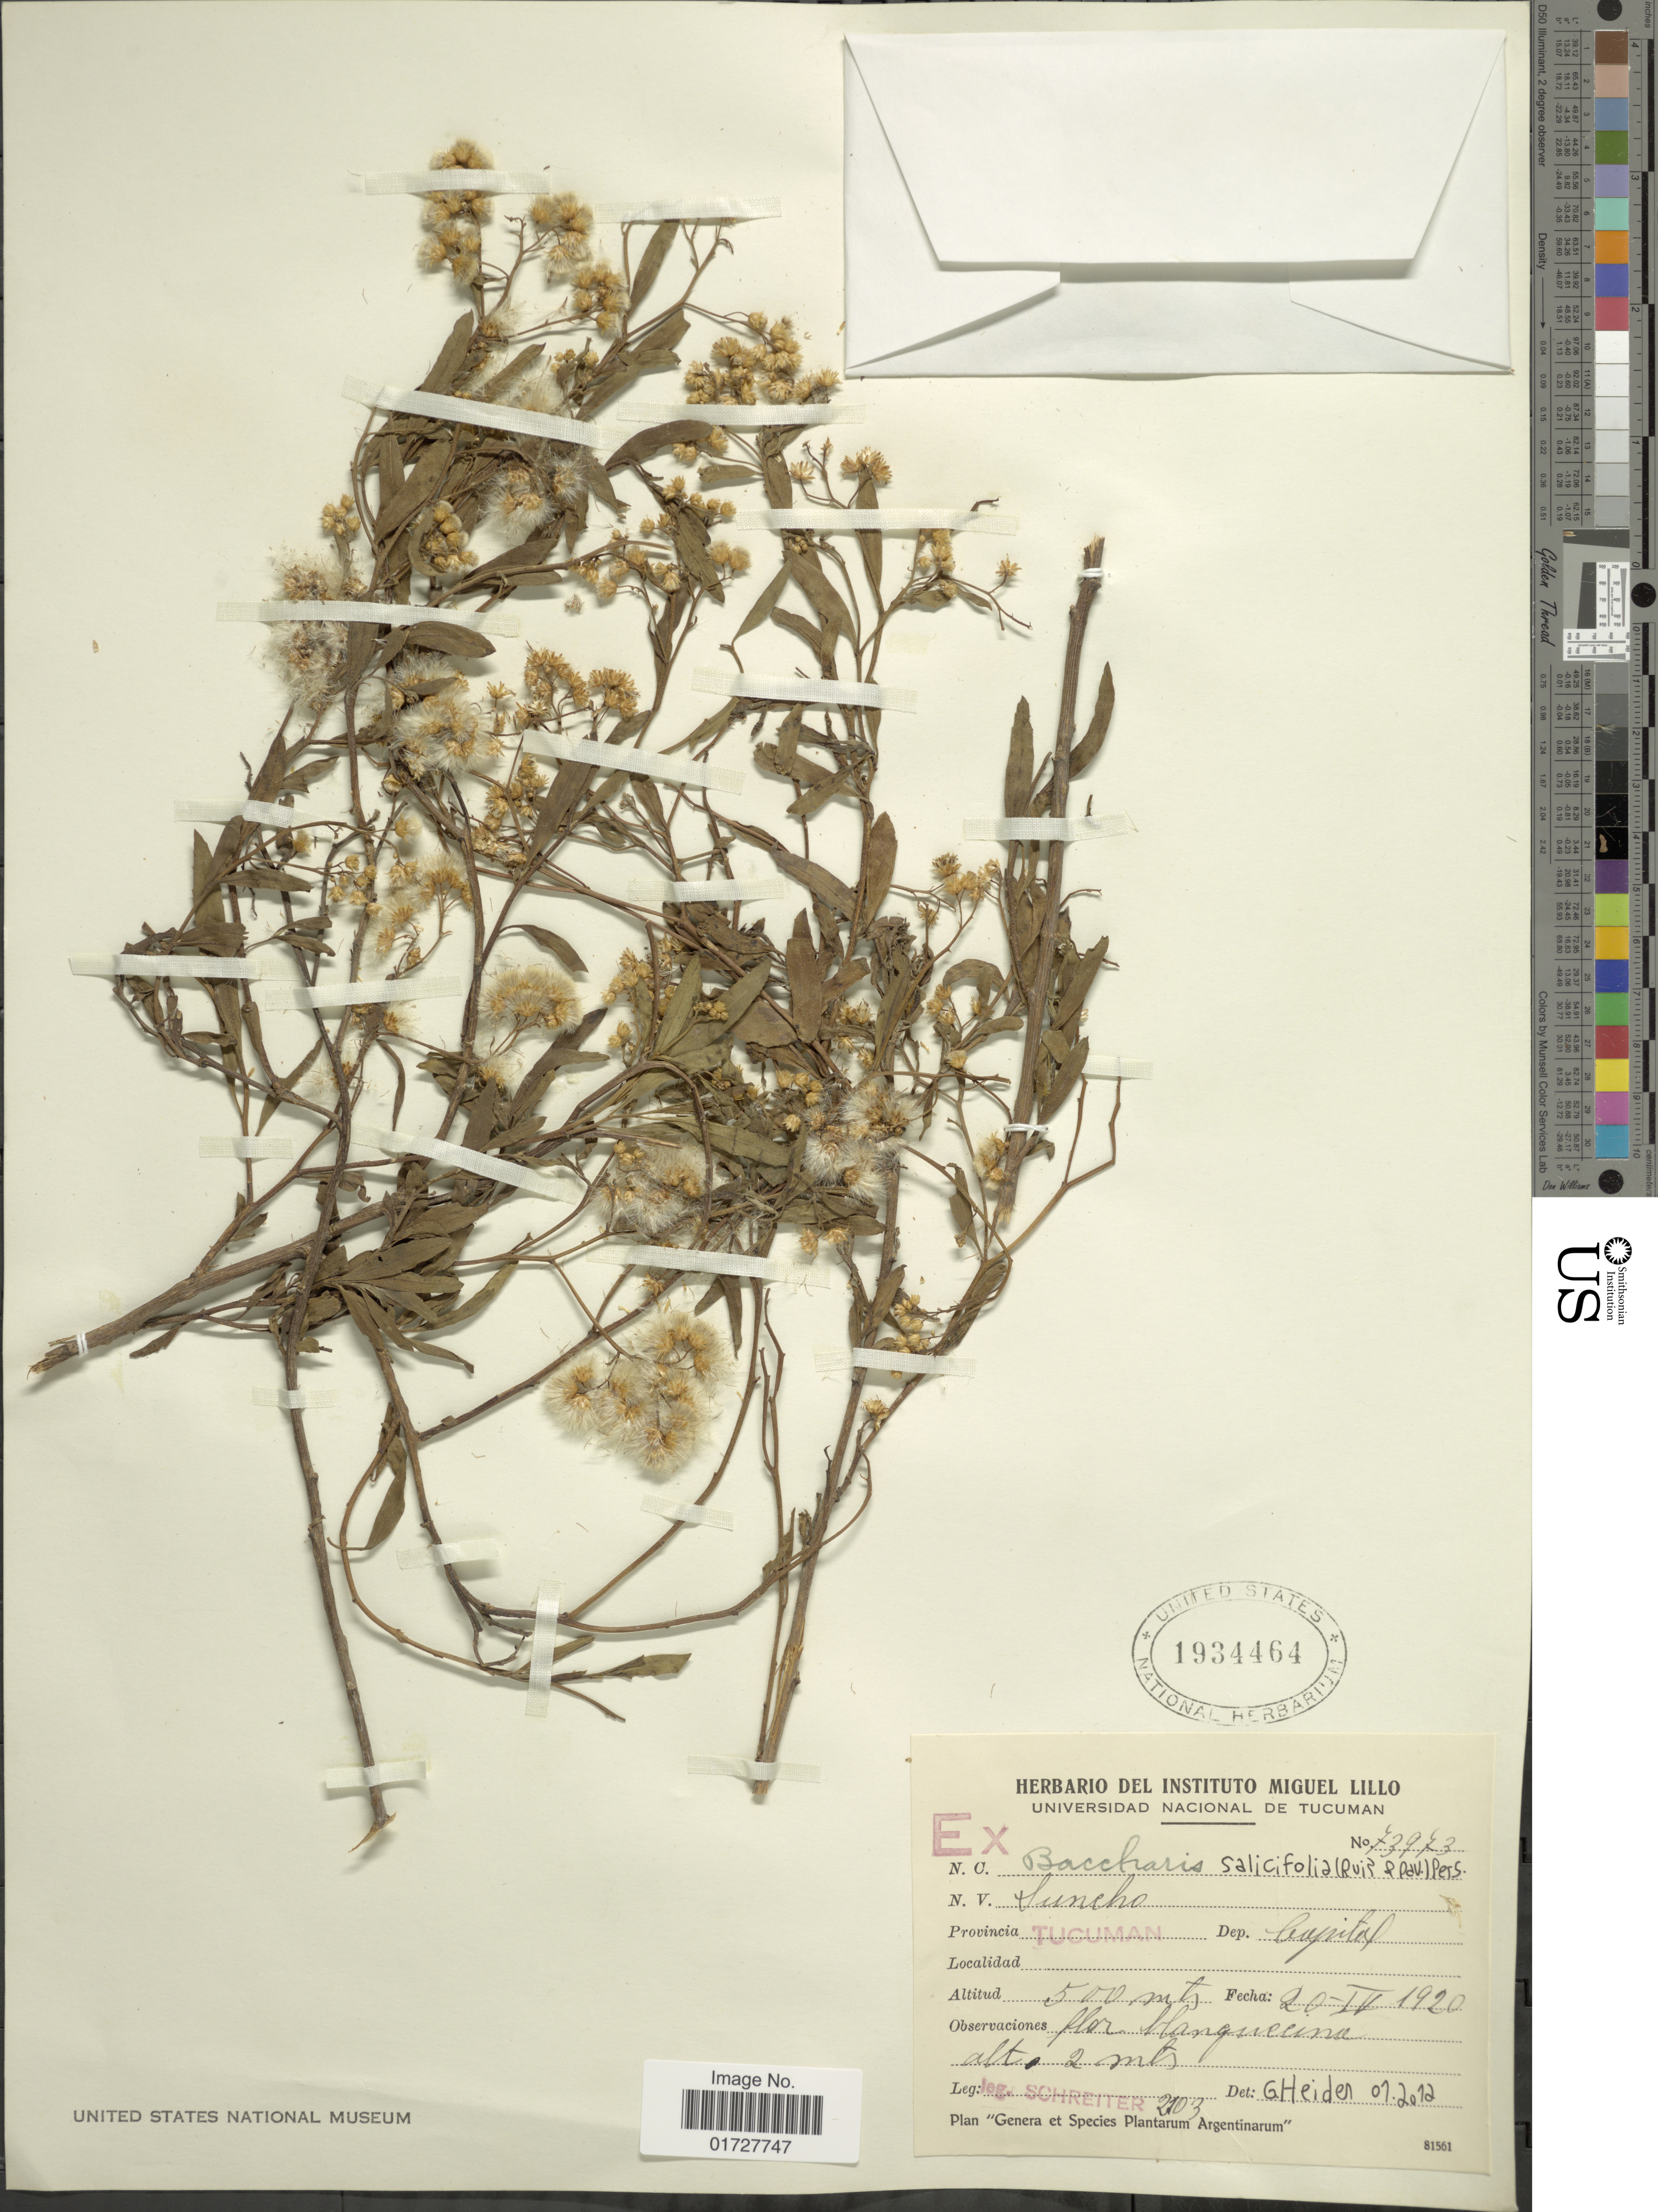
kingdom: Plantae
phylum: Tracheophyta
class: Magnoliopsida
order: Asterales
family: Asteraceae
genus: Baccharis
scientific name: Baccharis salicifolia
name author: (Ruiz & Pav.) Pers.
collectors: -. Schreiter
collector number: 2103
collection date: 1920-04-20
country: Argentina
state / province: Tucuman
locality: Dep. Capital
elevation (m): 500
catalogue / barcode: US 1934464